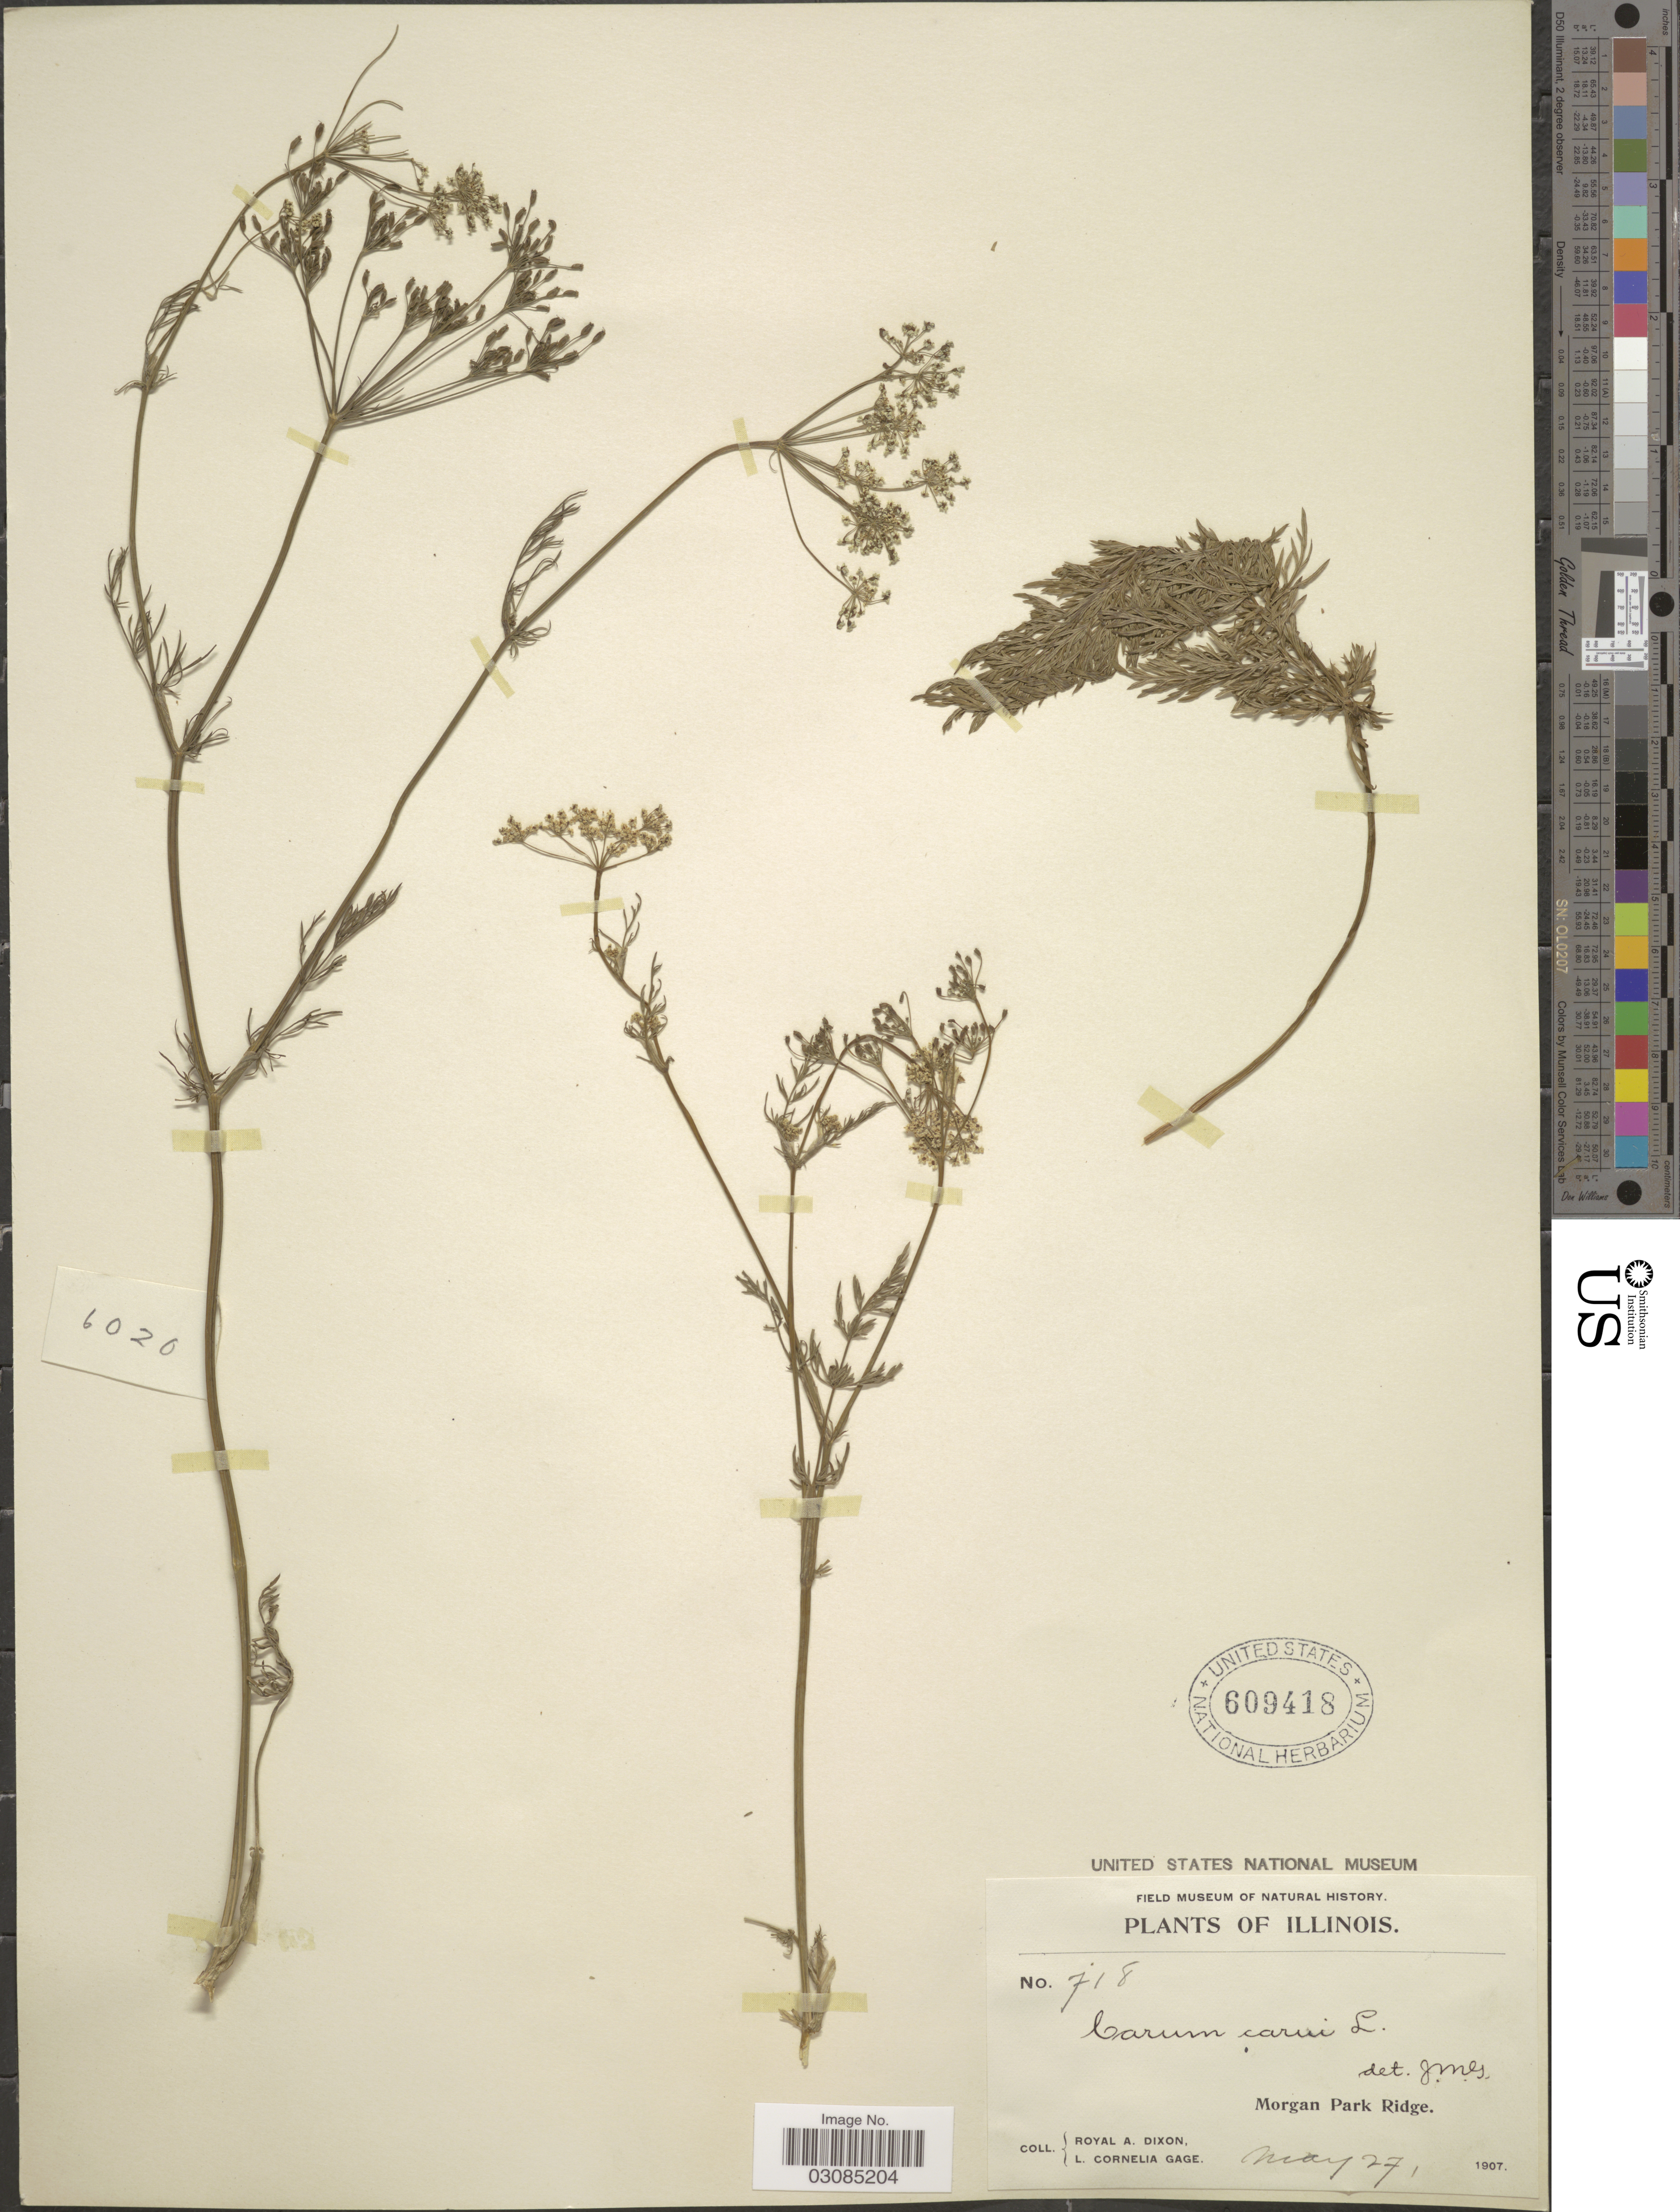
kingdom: Plantae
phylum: Tracheophyta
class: Magnoliopsida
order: Apiales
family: Apiaceae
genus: Carum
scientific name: Carum carvi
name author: L.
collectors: R. A. Dixon & L. Gage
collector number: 718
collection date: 1907-05-27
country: United States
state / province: Illinois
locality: Morgan Park Ridge.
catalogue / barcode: US 609418